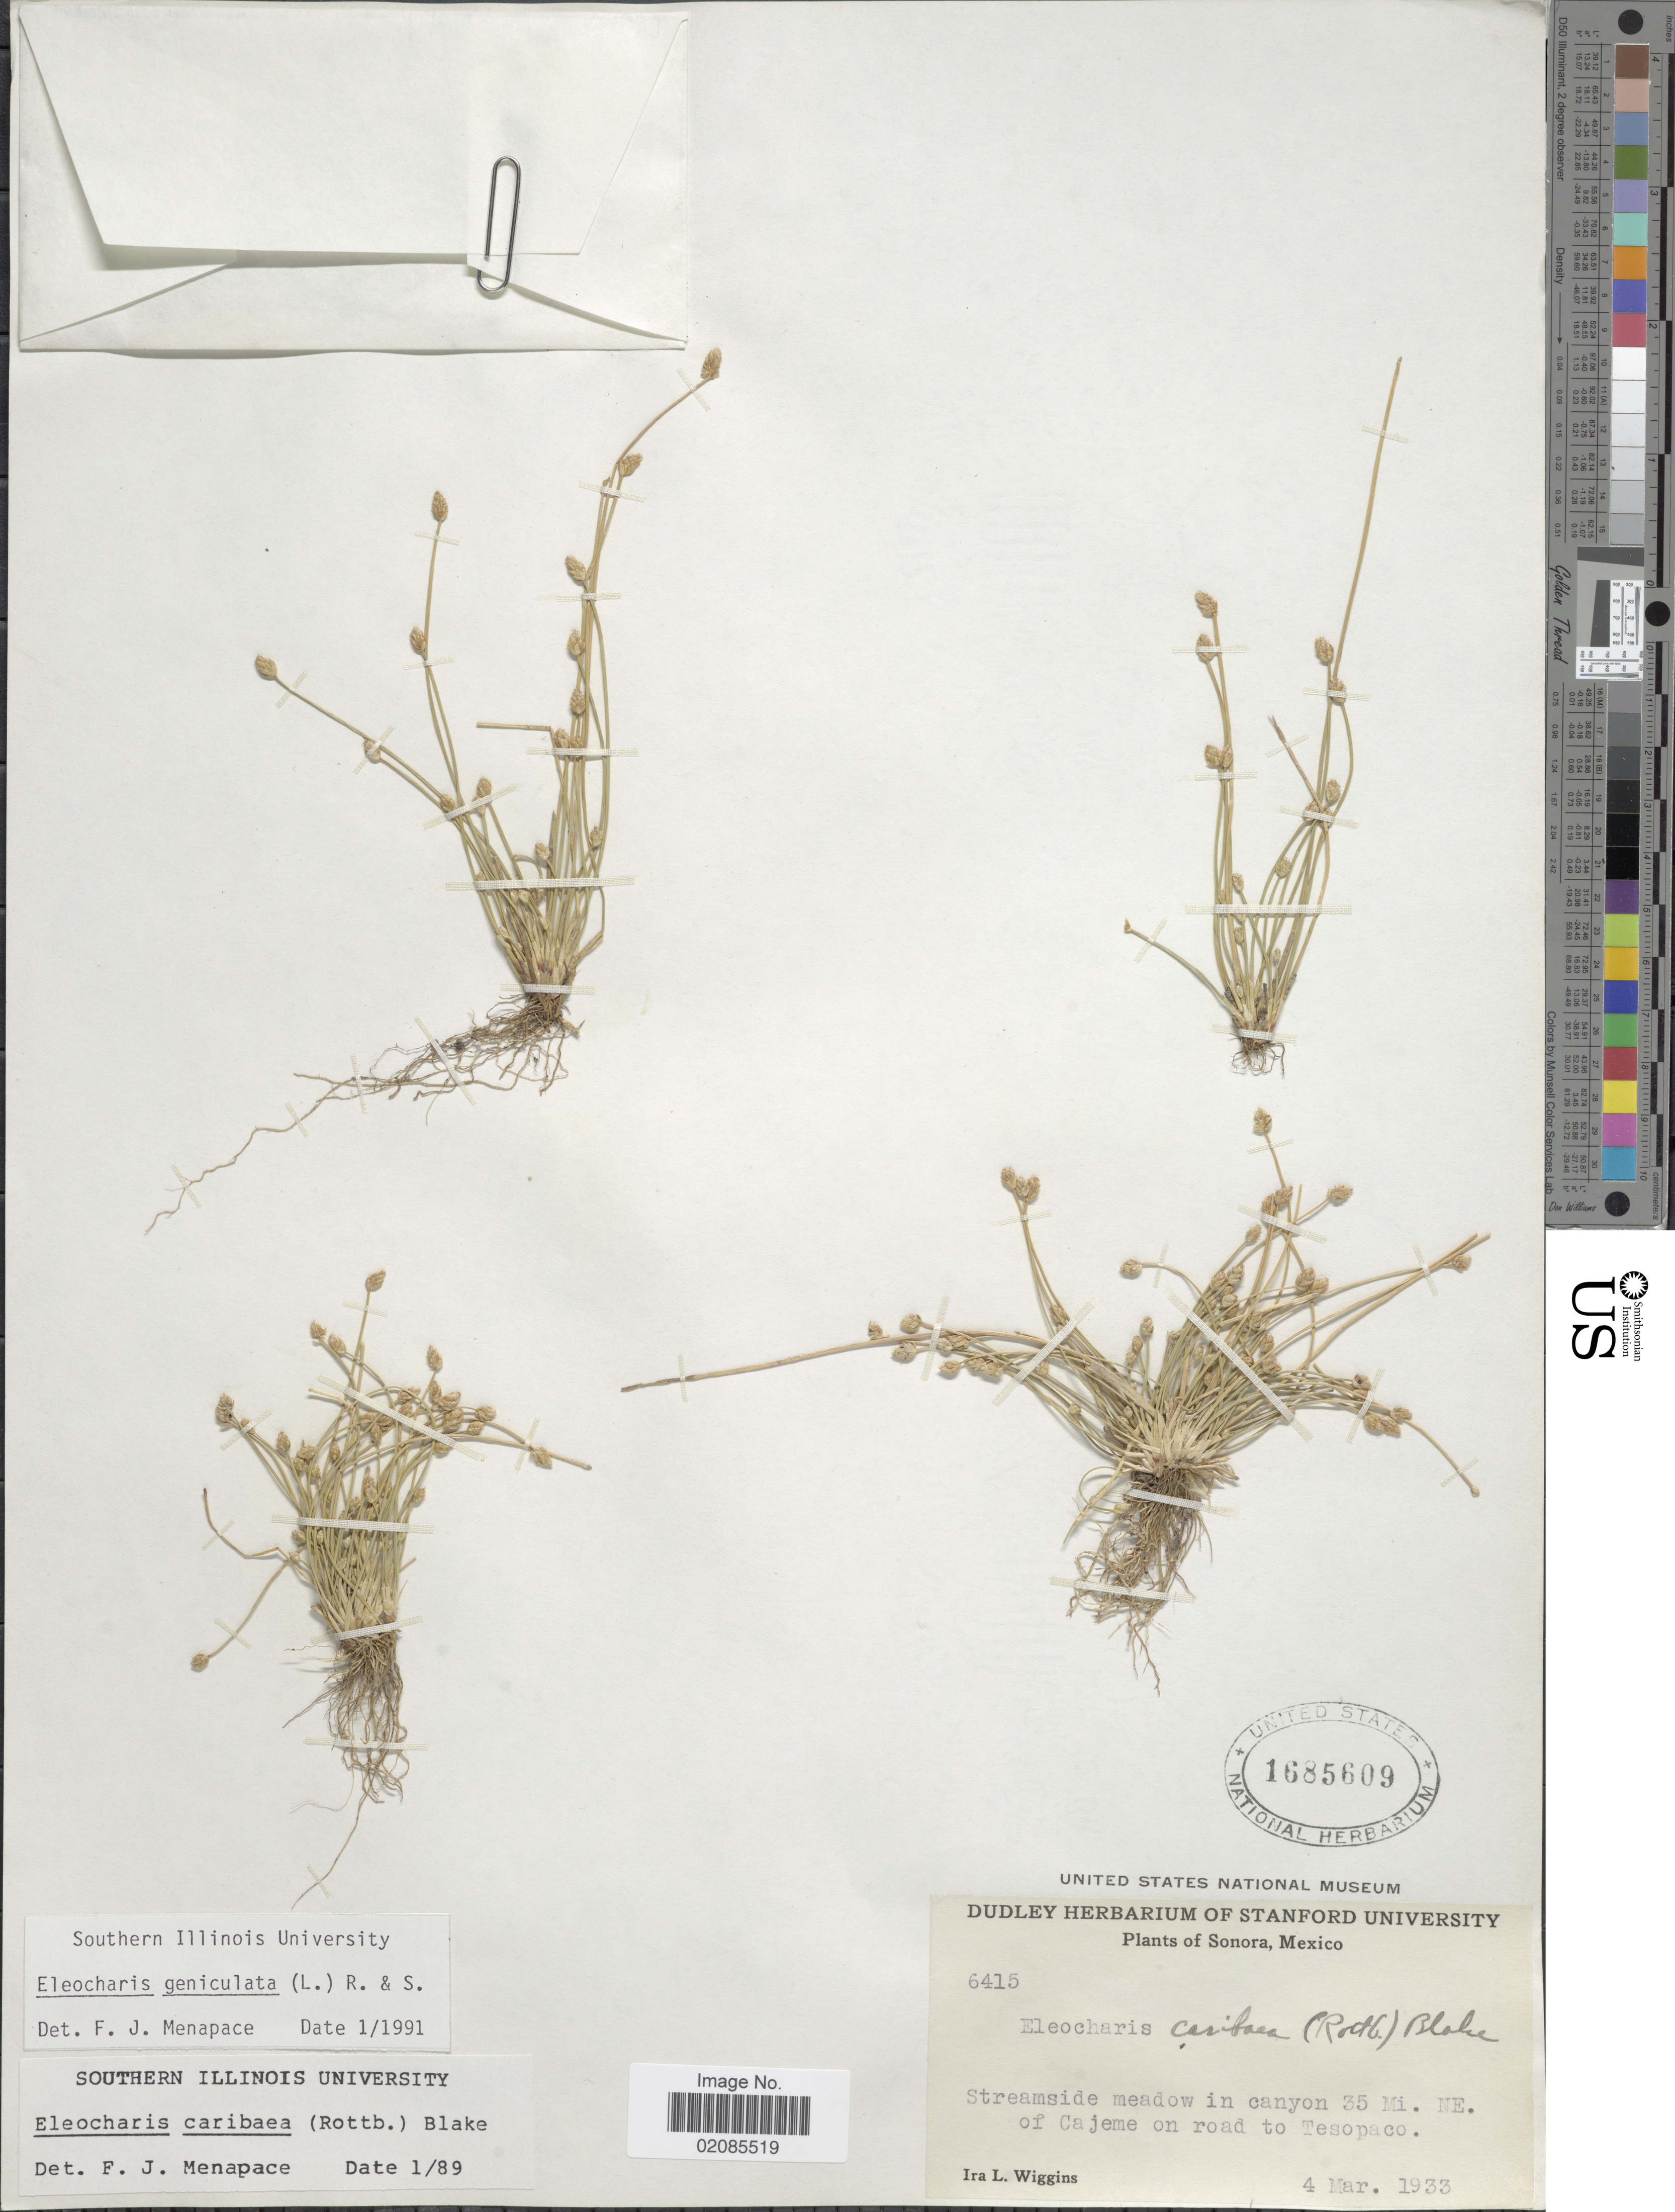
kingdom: Plantae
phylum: Tracheophyta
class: Liliopsida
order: Poales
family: Cyperaceae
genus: Eleocharis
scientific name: Eleocharis geniculata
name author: (L.) Roem. & Schult.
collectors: I. L. Wiggins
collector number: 6415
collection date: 1933-03-04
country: Mexico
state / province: Sonora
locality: Streamside meadow in canyon 35 Mi. NE. of Cajeme on road to Tesopaco.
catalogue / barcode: US 1685609